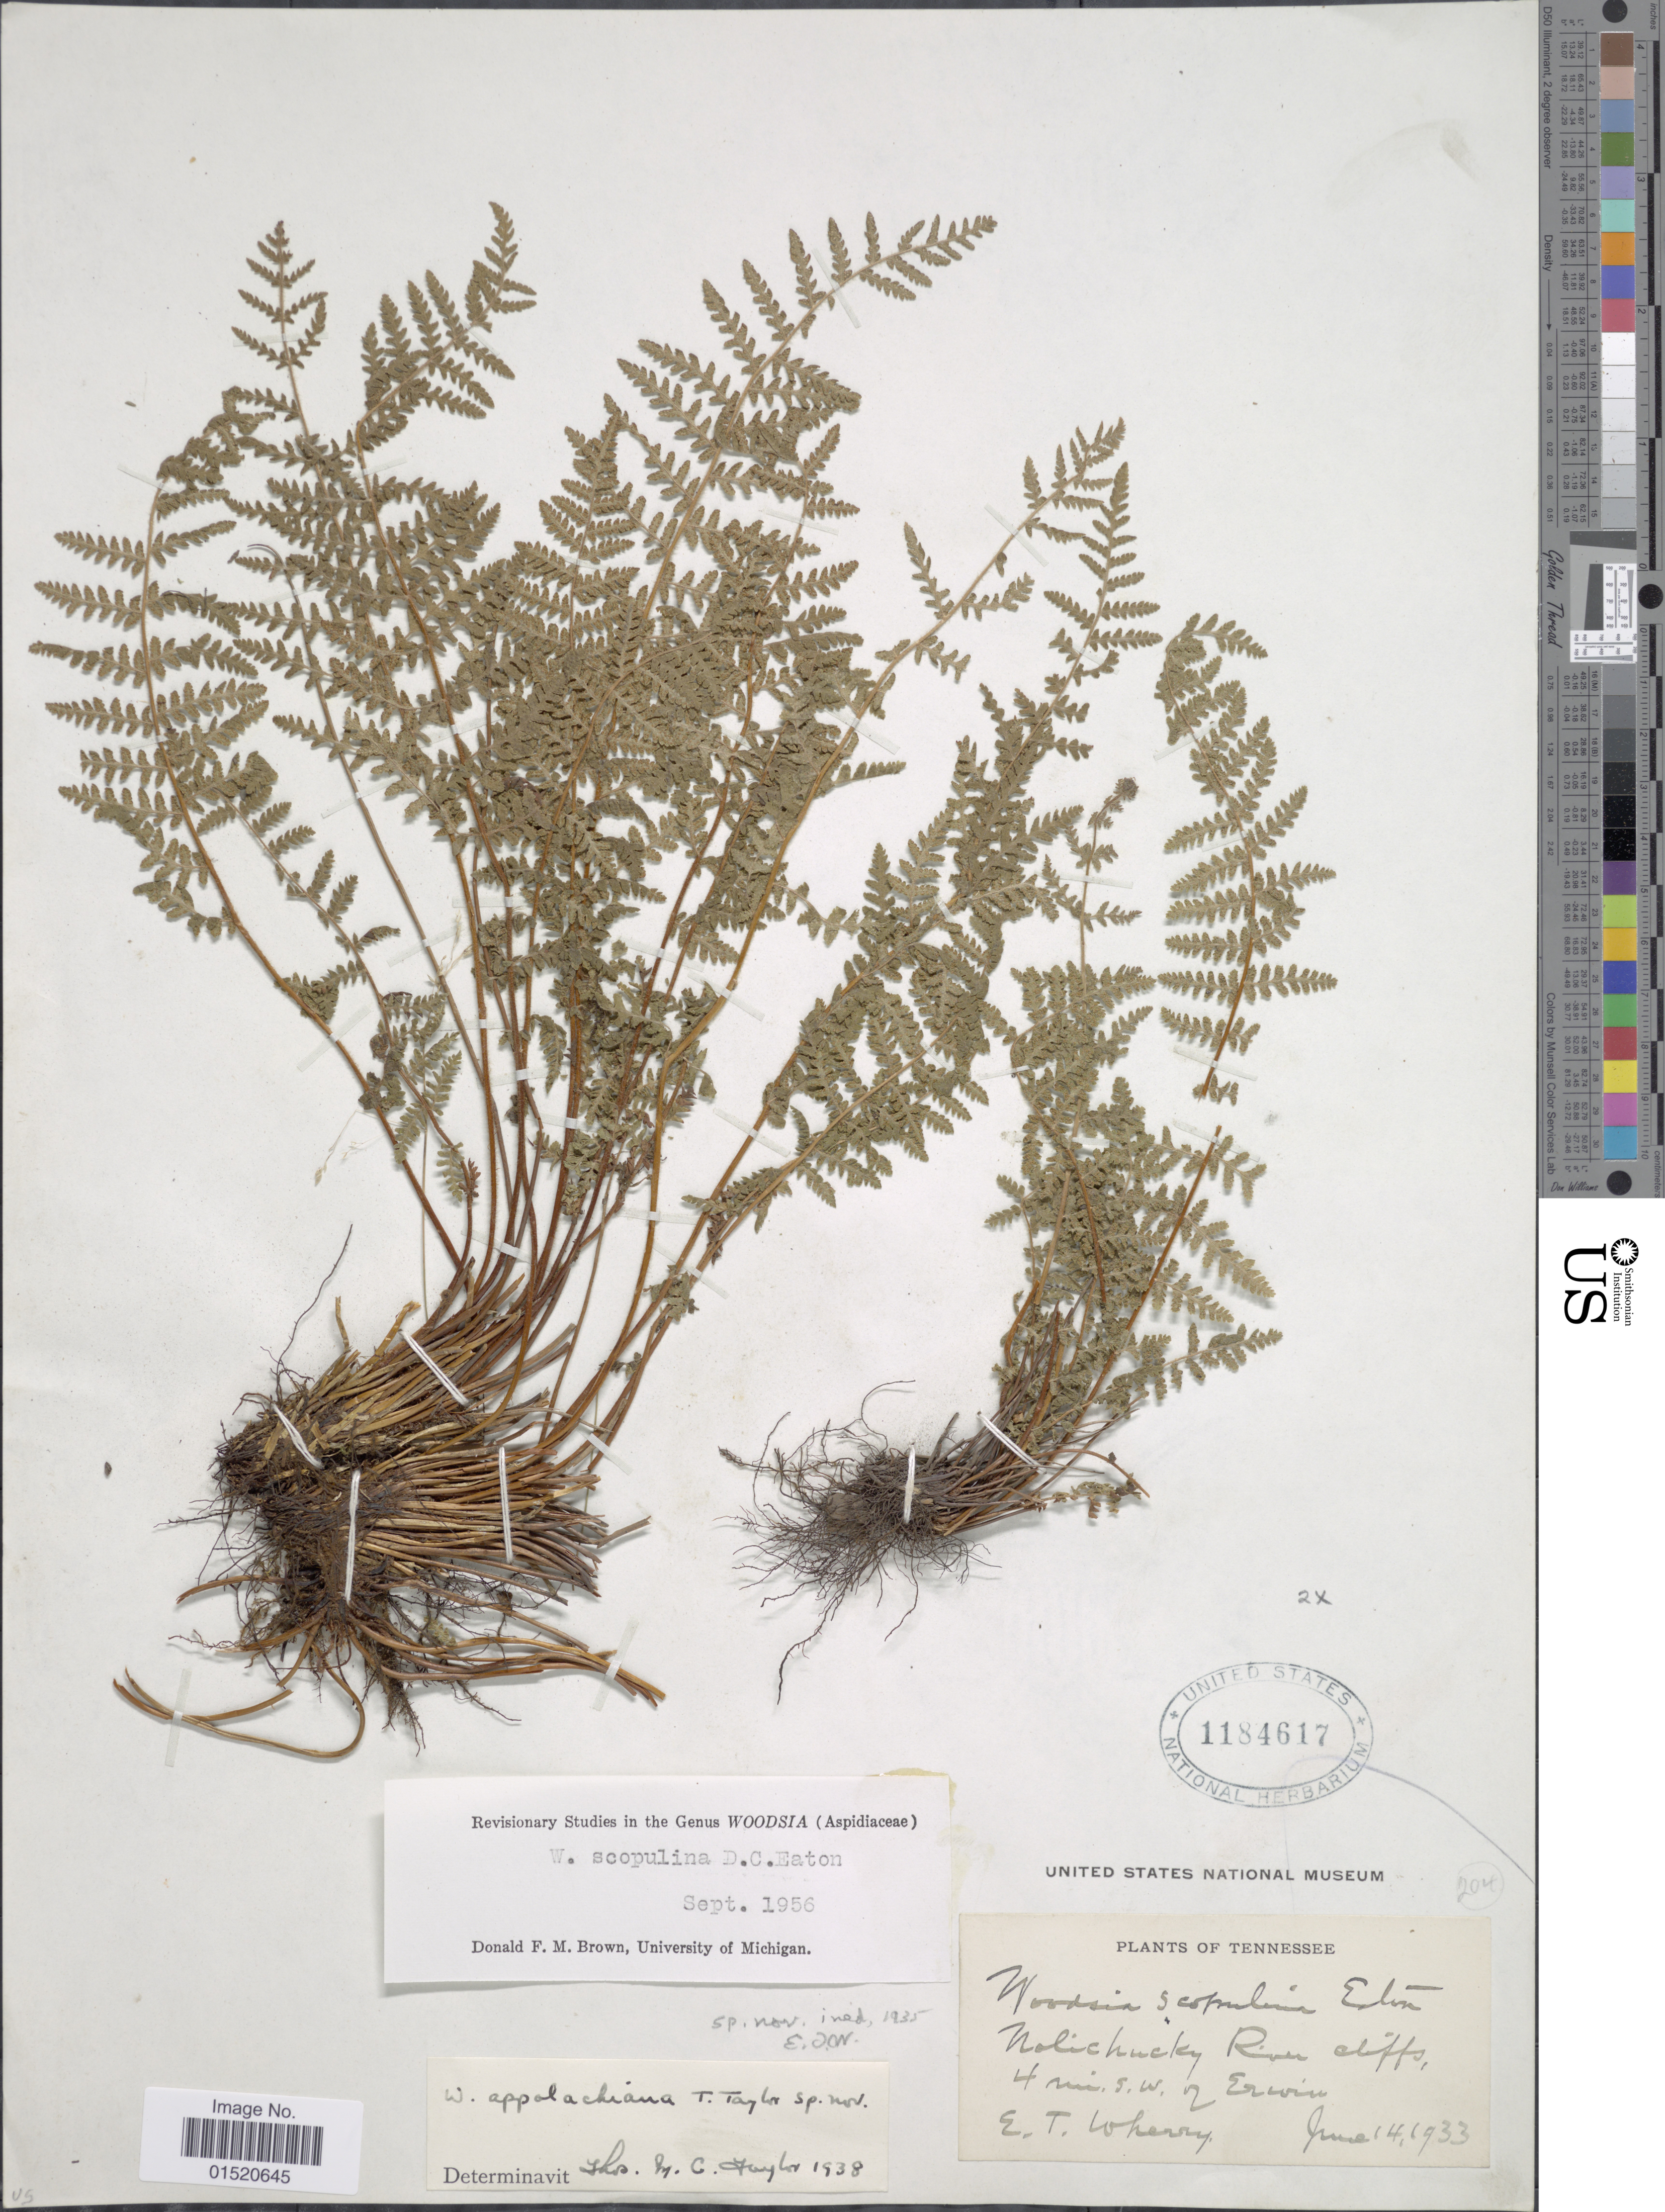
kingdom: Plantae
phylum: Tracheophyta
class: Polypodiopsida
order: Polypodiales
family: Woodsiaceae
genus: Woodsia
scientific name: Woodsia scopulina subsp. appalachiana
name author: (T.M.C. Taylor) Windham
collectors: E. T. Wherry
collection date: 1933-06-14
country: United States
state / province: Tennessee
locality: Molichucky River cliffs, 4 mi s.w. of Erwin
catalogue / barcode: US 1184617